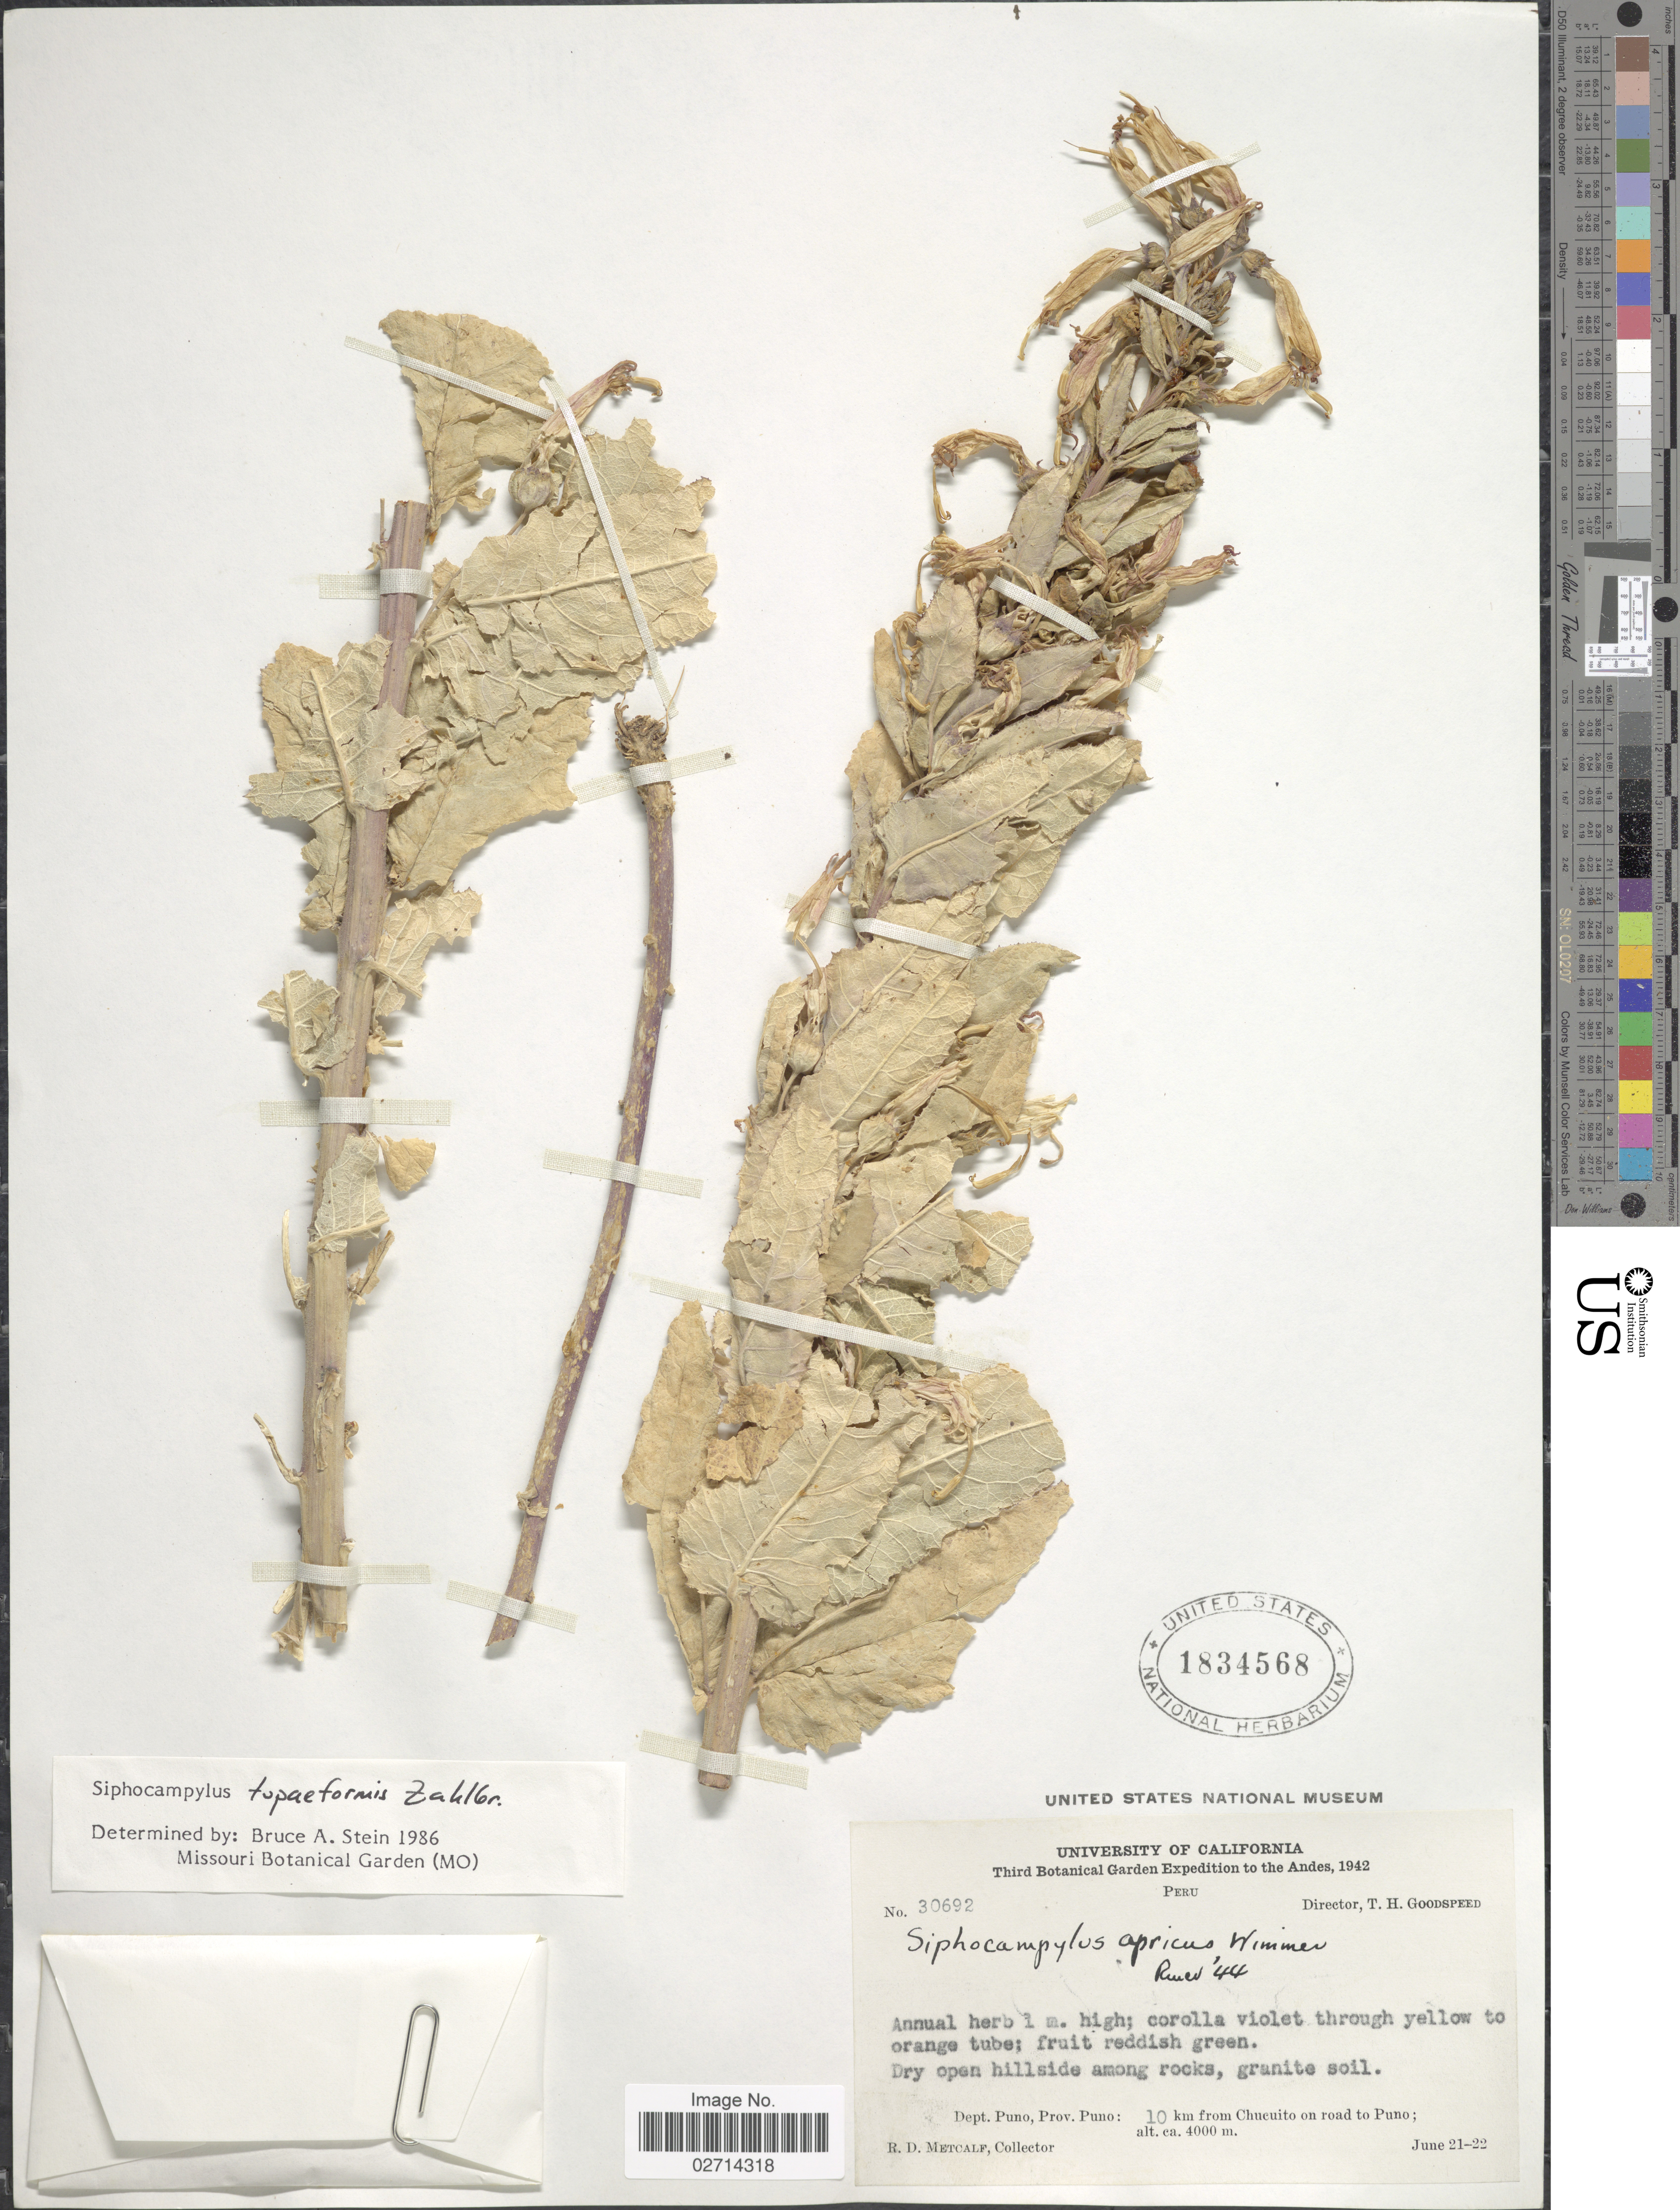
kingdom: Plantae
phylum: Tracheophyta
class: Magnoliopsida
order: Asterales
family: Campanulaceae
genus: Siphocampylus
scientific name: Siphocampylus tupaeformis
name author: Zahlbr.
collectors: R. D. Metcalf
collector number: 30692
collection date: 1942-06-21/1942-06-22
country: Peru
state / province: Puno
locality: Dry open hillside among rocks, Dept. Puno, Prov. Puno: 10 km from Chucuito on road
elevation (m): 4000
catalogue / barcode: US 1834568